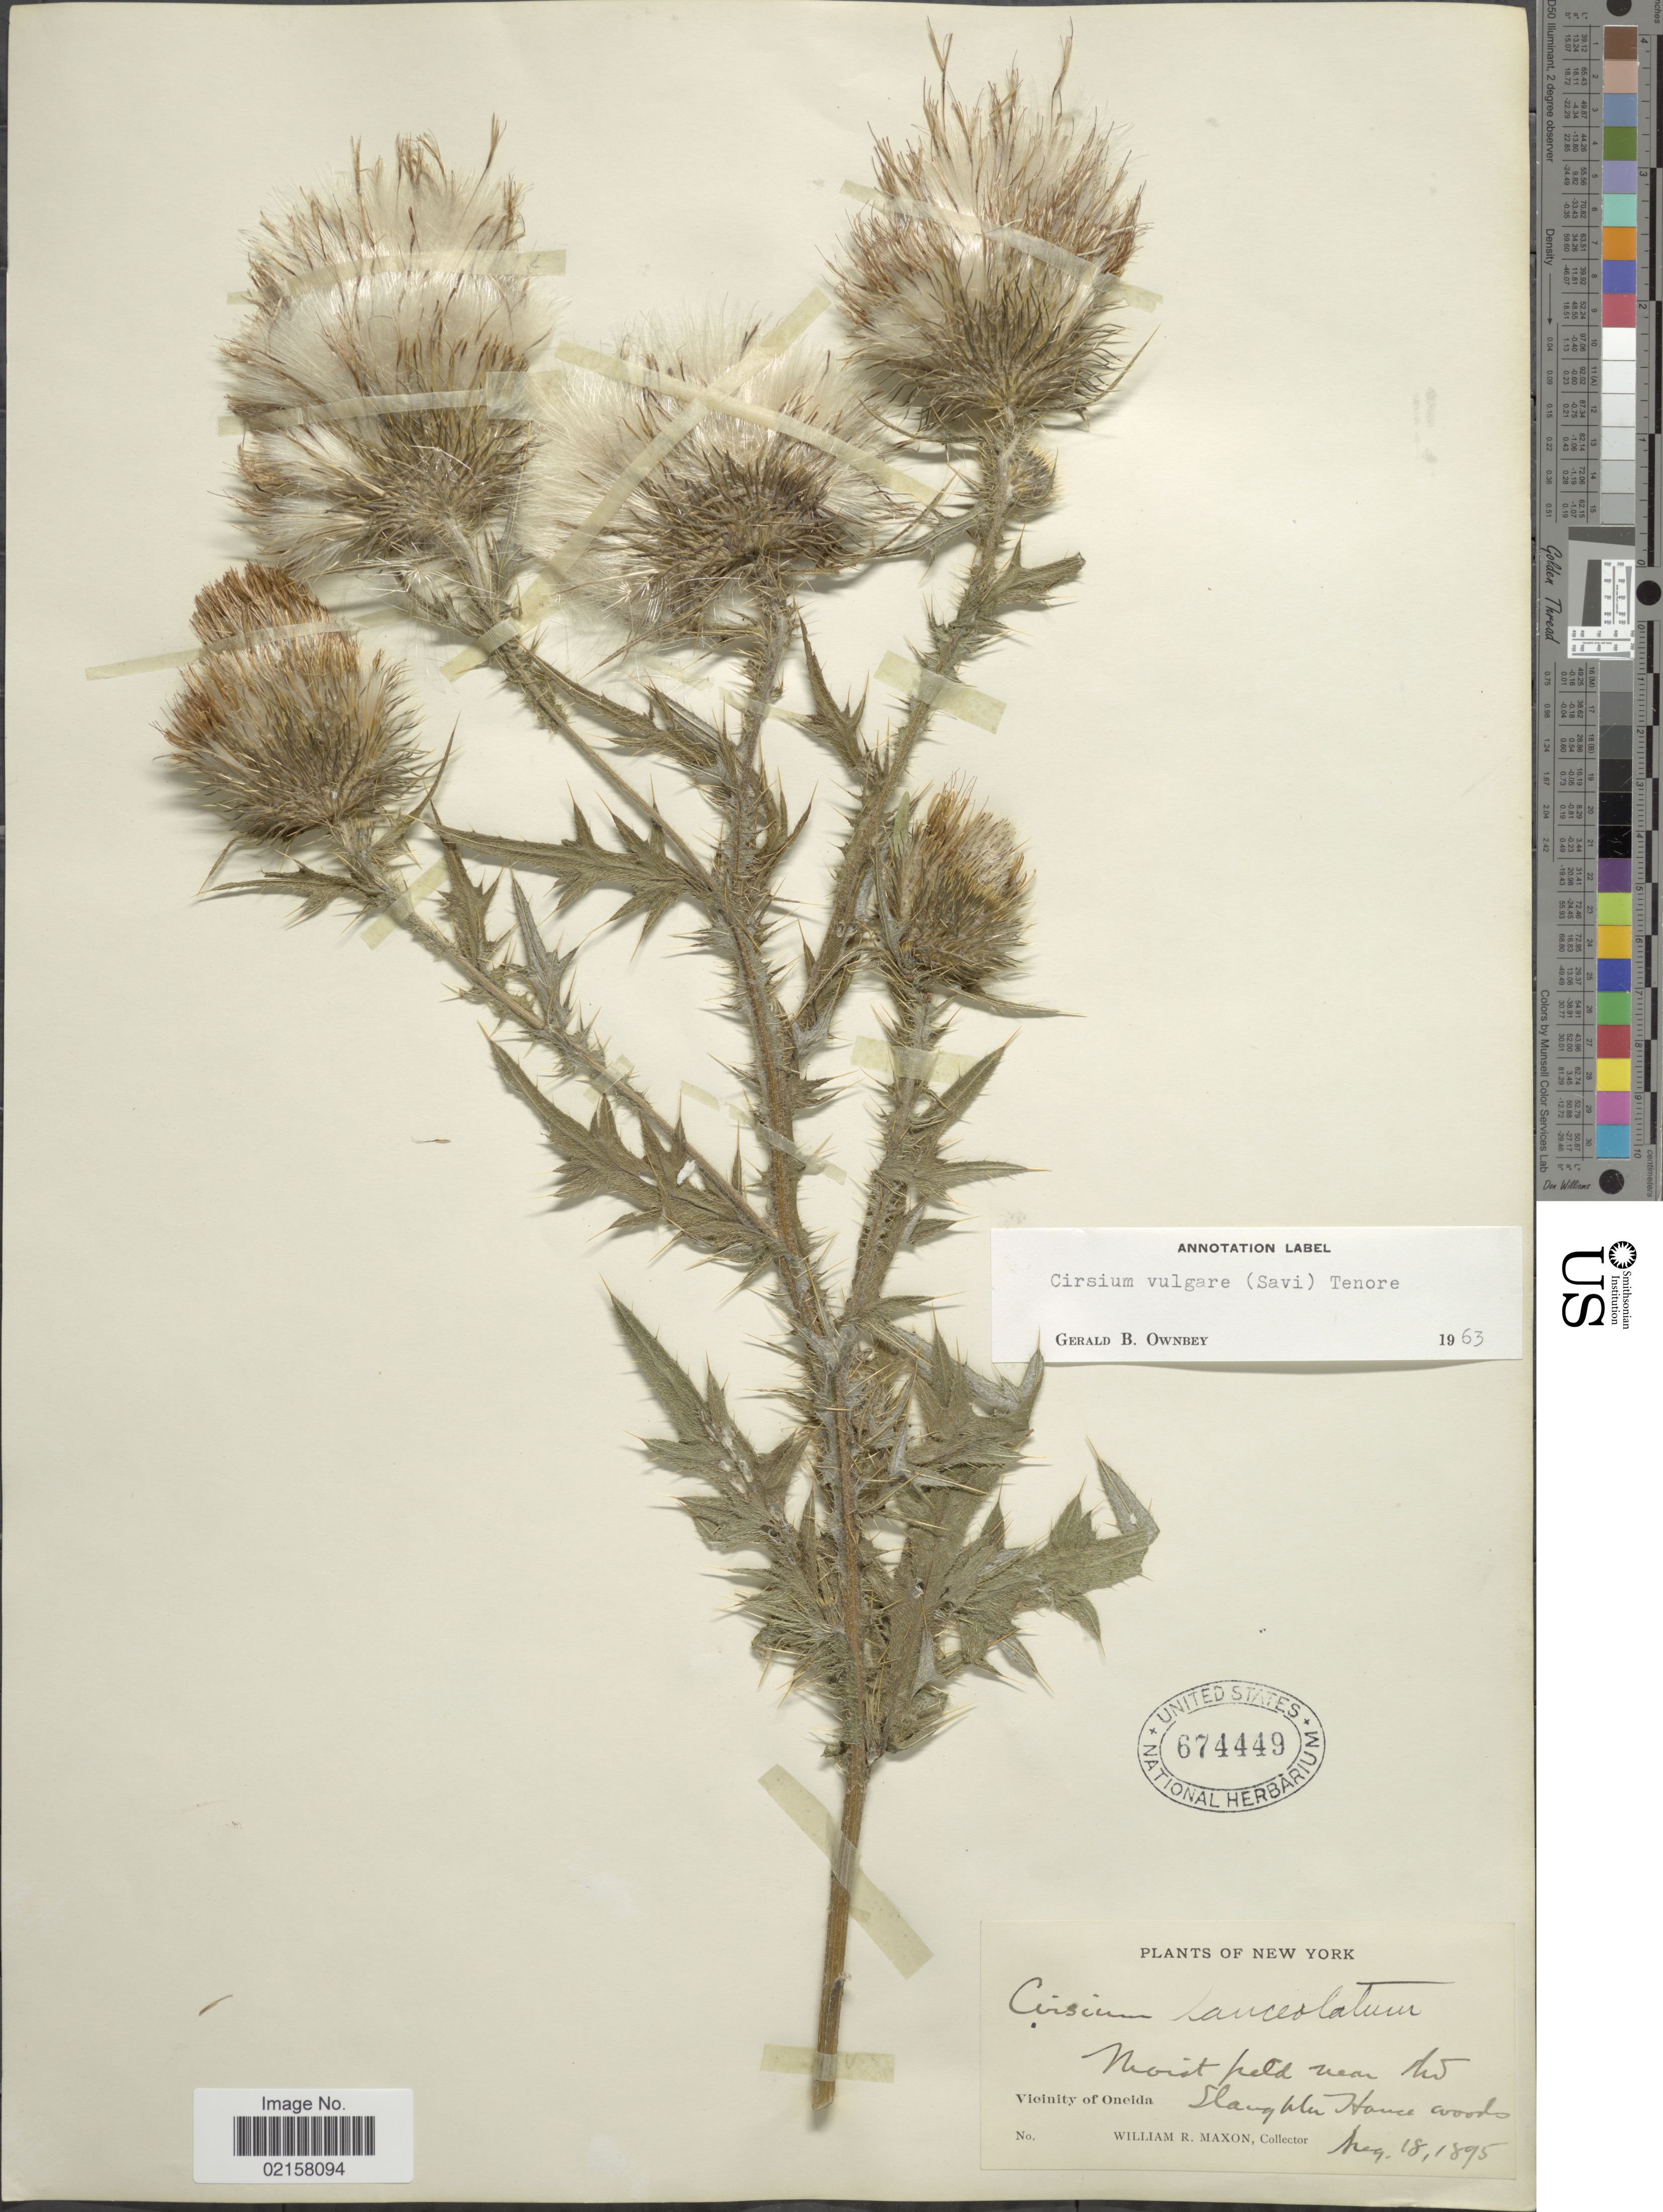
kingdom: Plantae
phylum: Tracheophyta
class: Magnoliopsida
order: Asterales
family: Asteraceae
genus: Cirsium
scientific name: Cirsium vulgare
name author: (Savi) Ten.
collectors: W. R. Maxon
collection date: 1895-05-18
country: United States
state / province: New York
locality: Moist field near Ohio, vicinity of Oneida, Slaughter House woods.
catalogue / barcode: US 674449